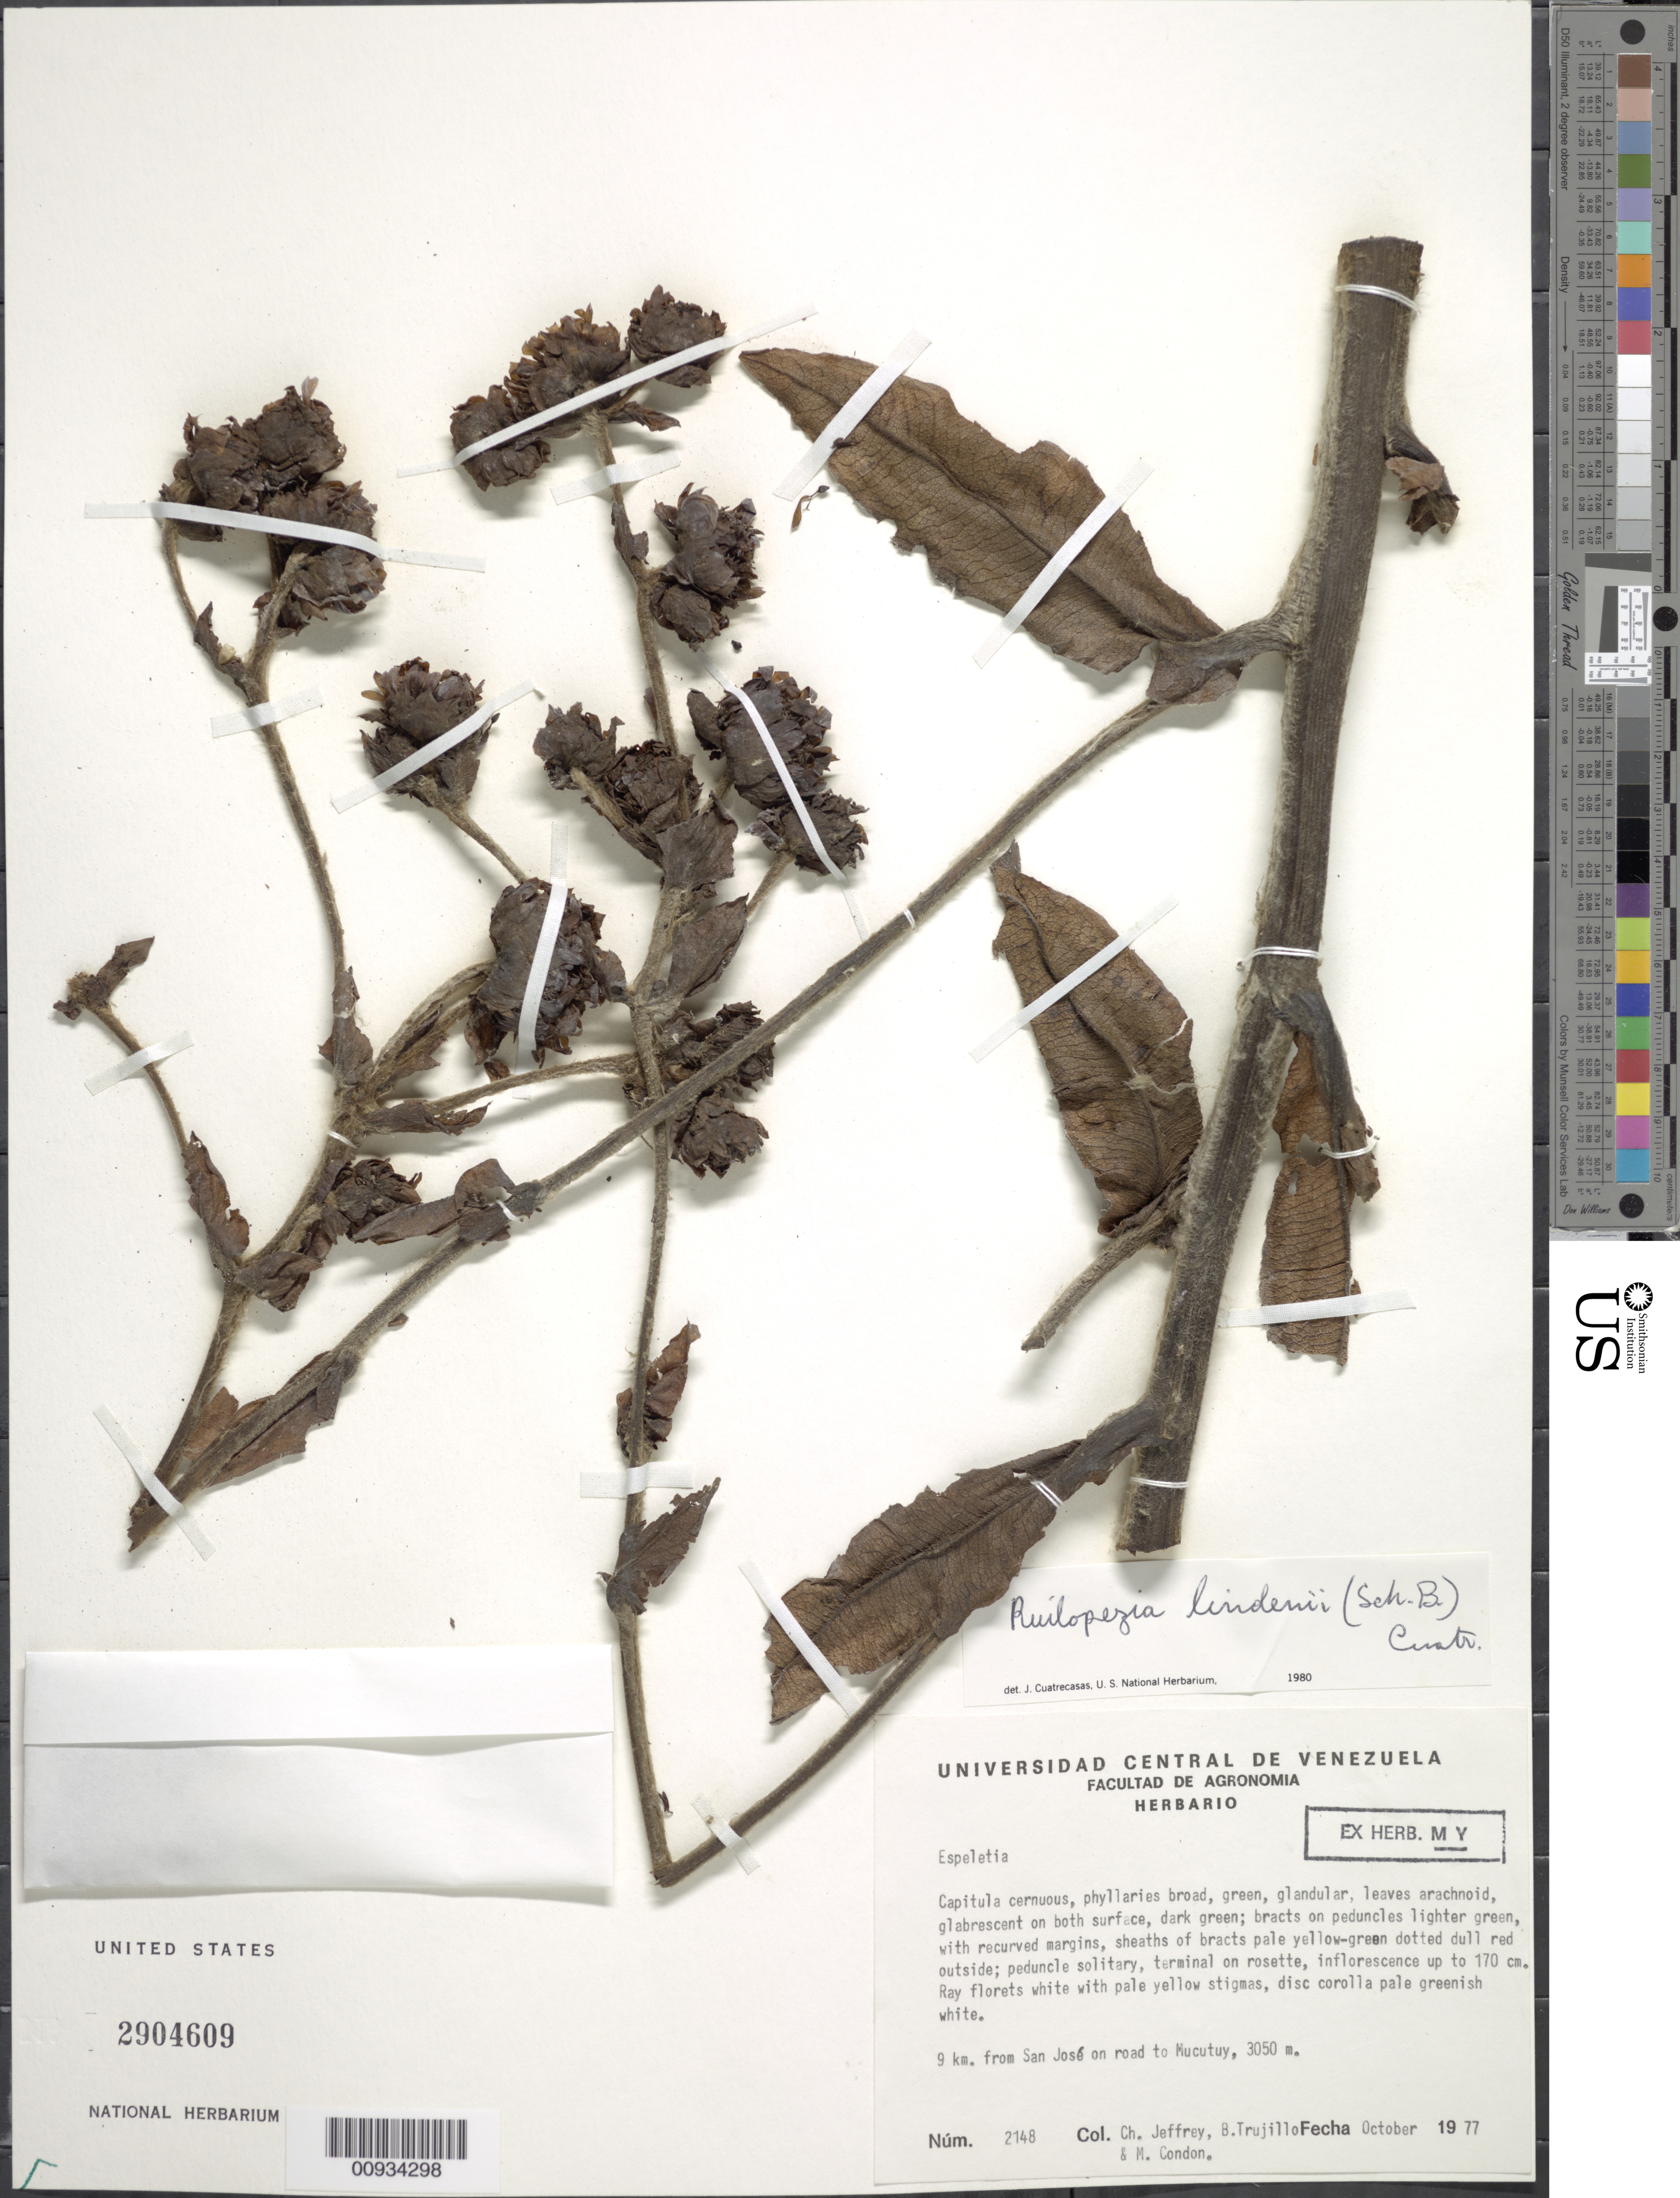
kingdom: Plantae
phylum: Tracheophyta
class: Magnoliopsida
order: Asterales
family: Asteraceae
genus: Ruilopezia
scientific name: Ruilopezia lindenii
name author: (Sch. Bip. ex Wedd.) Cuatrec.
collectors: C. Jeffrey, B. Trujillo & M. A. Condon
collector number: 2148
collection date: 1977-10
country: Venezuela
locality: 9 km from San Jose on road to Mucutuy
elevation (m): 3050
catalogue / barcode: US 2904609